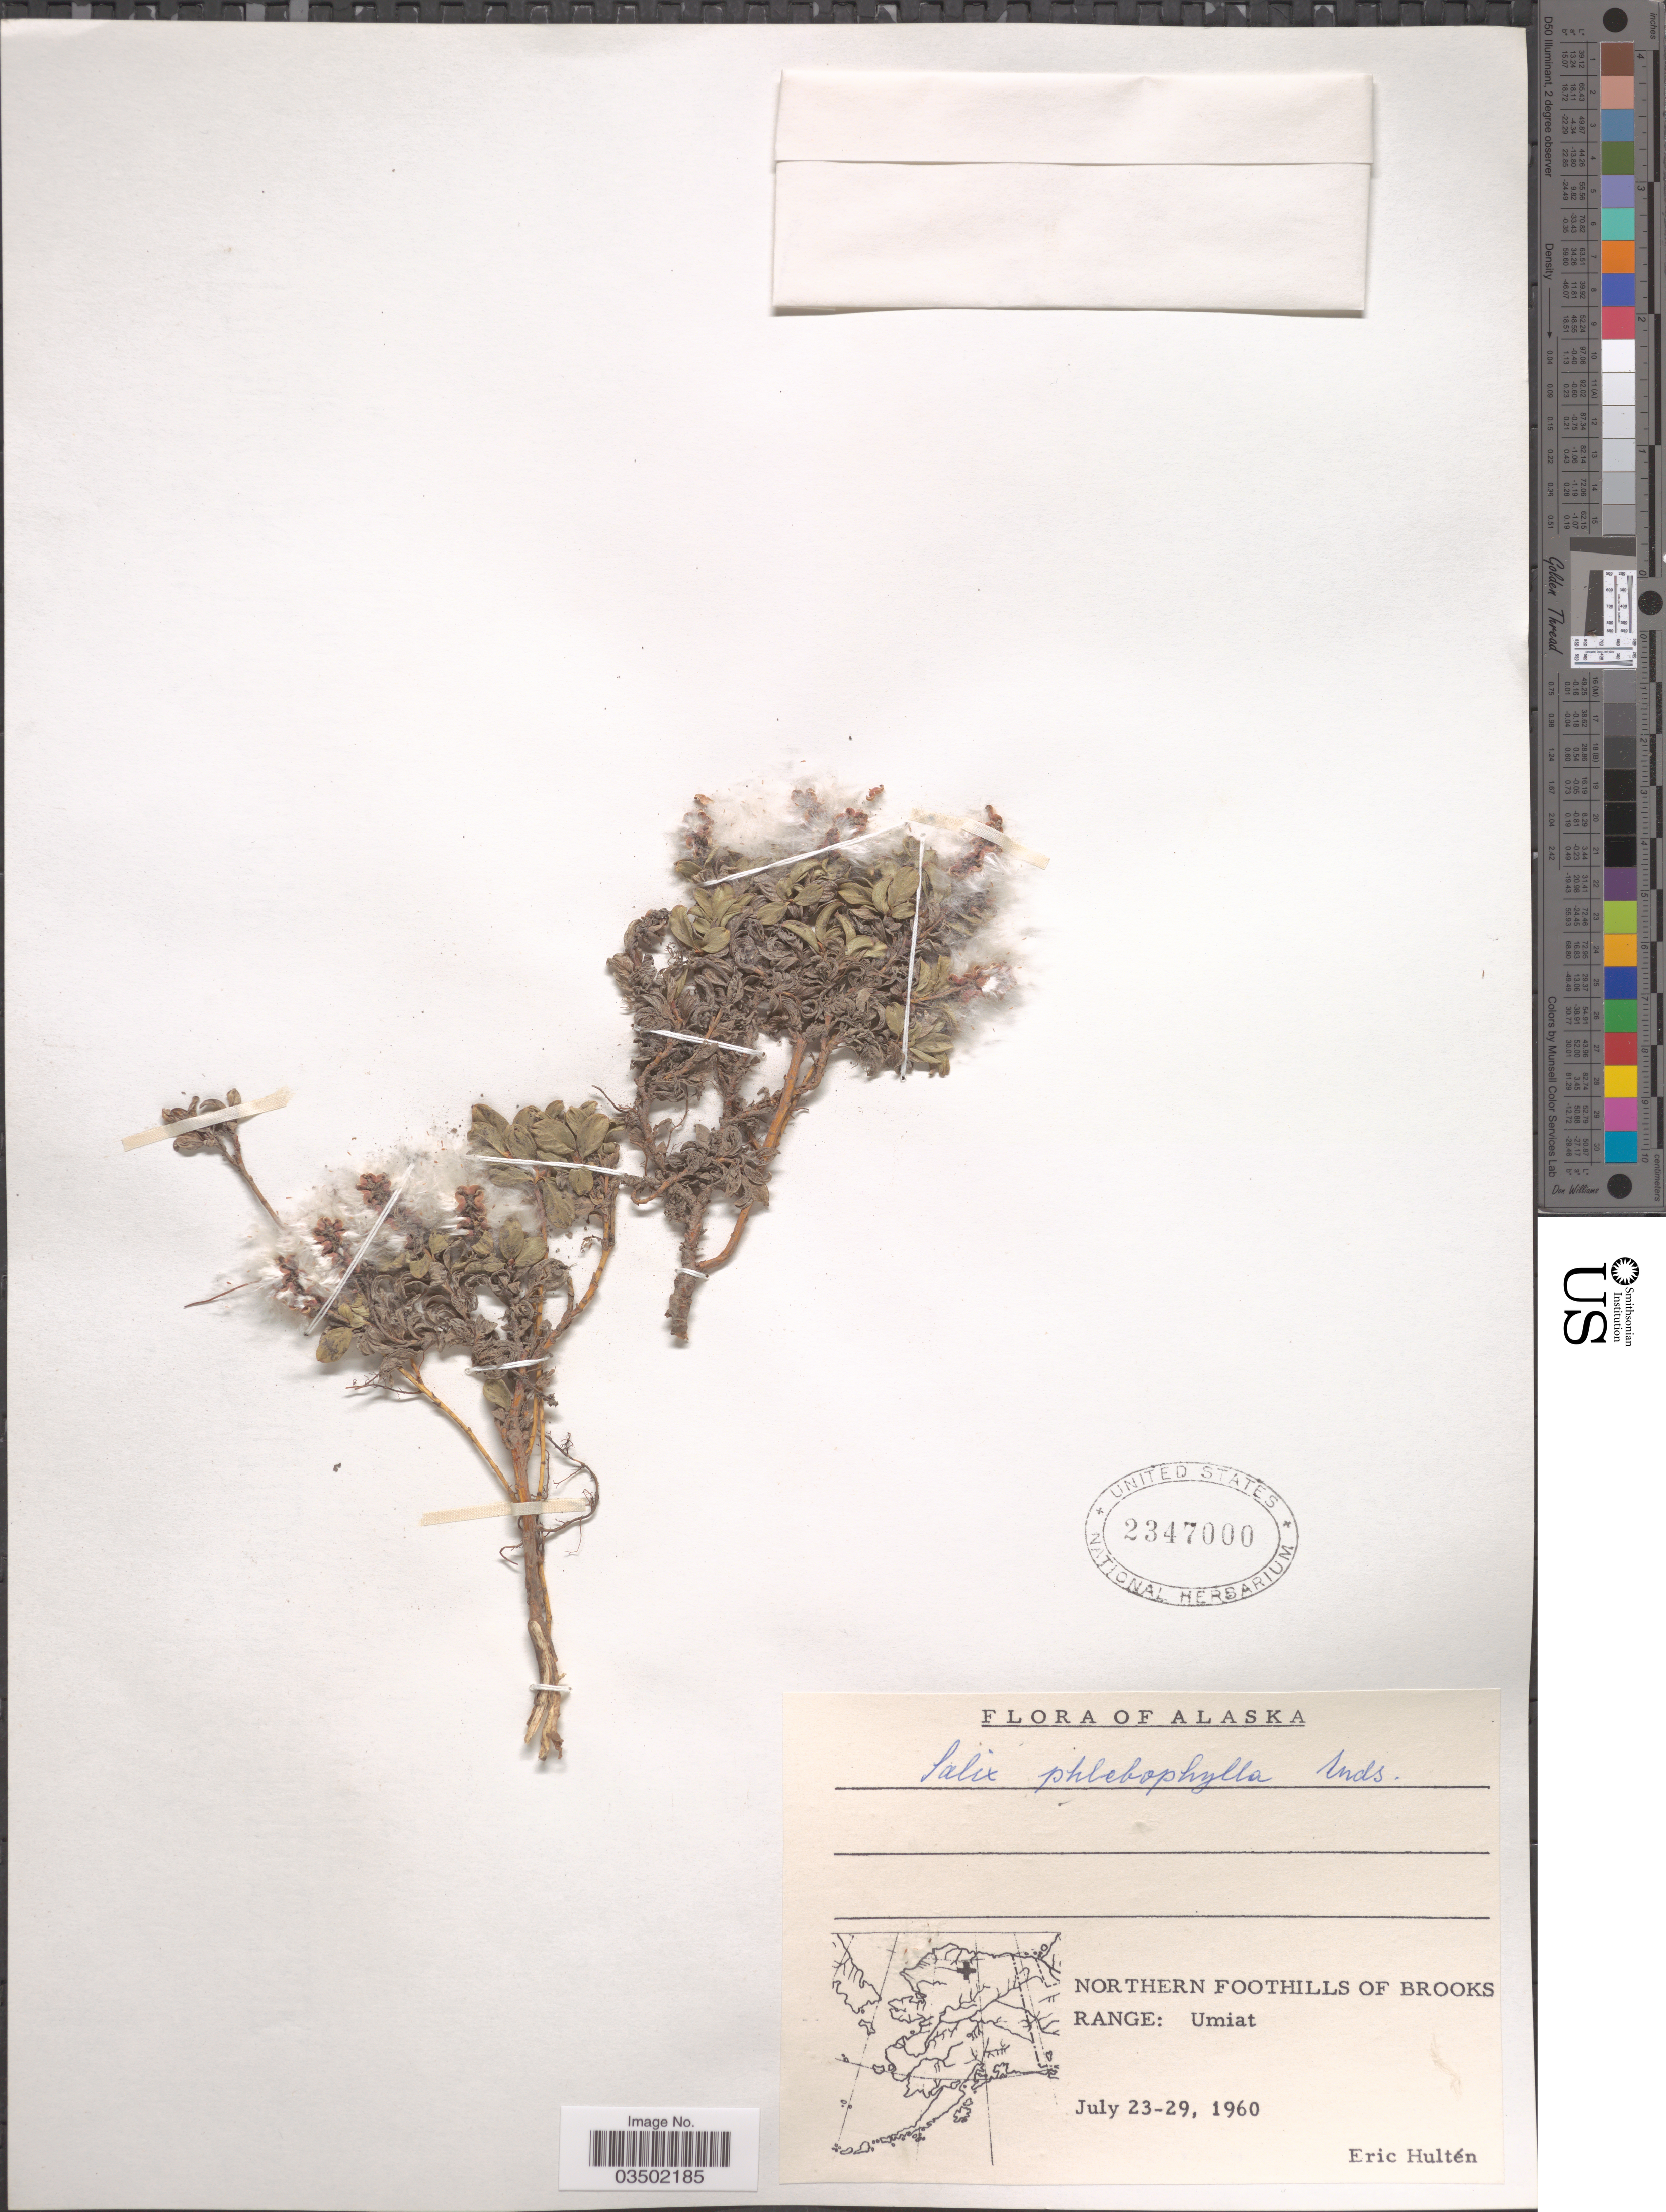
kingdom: Plantae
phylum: Tracheophyta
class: Magnoliopsida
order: Malpighiales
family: Salicaceae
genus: Salix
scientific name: Salix phlebophylla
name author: Andersson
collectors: E. G. Hultén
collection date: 1960-07-23/1960-07-29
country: United States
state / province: Alaska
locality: Northern Foothills of Brooks Range: Umiat.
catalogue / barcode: US 2347000